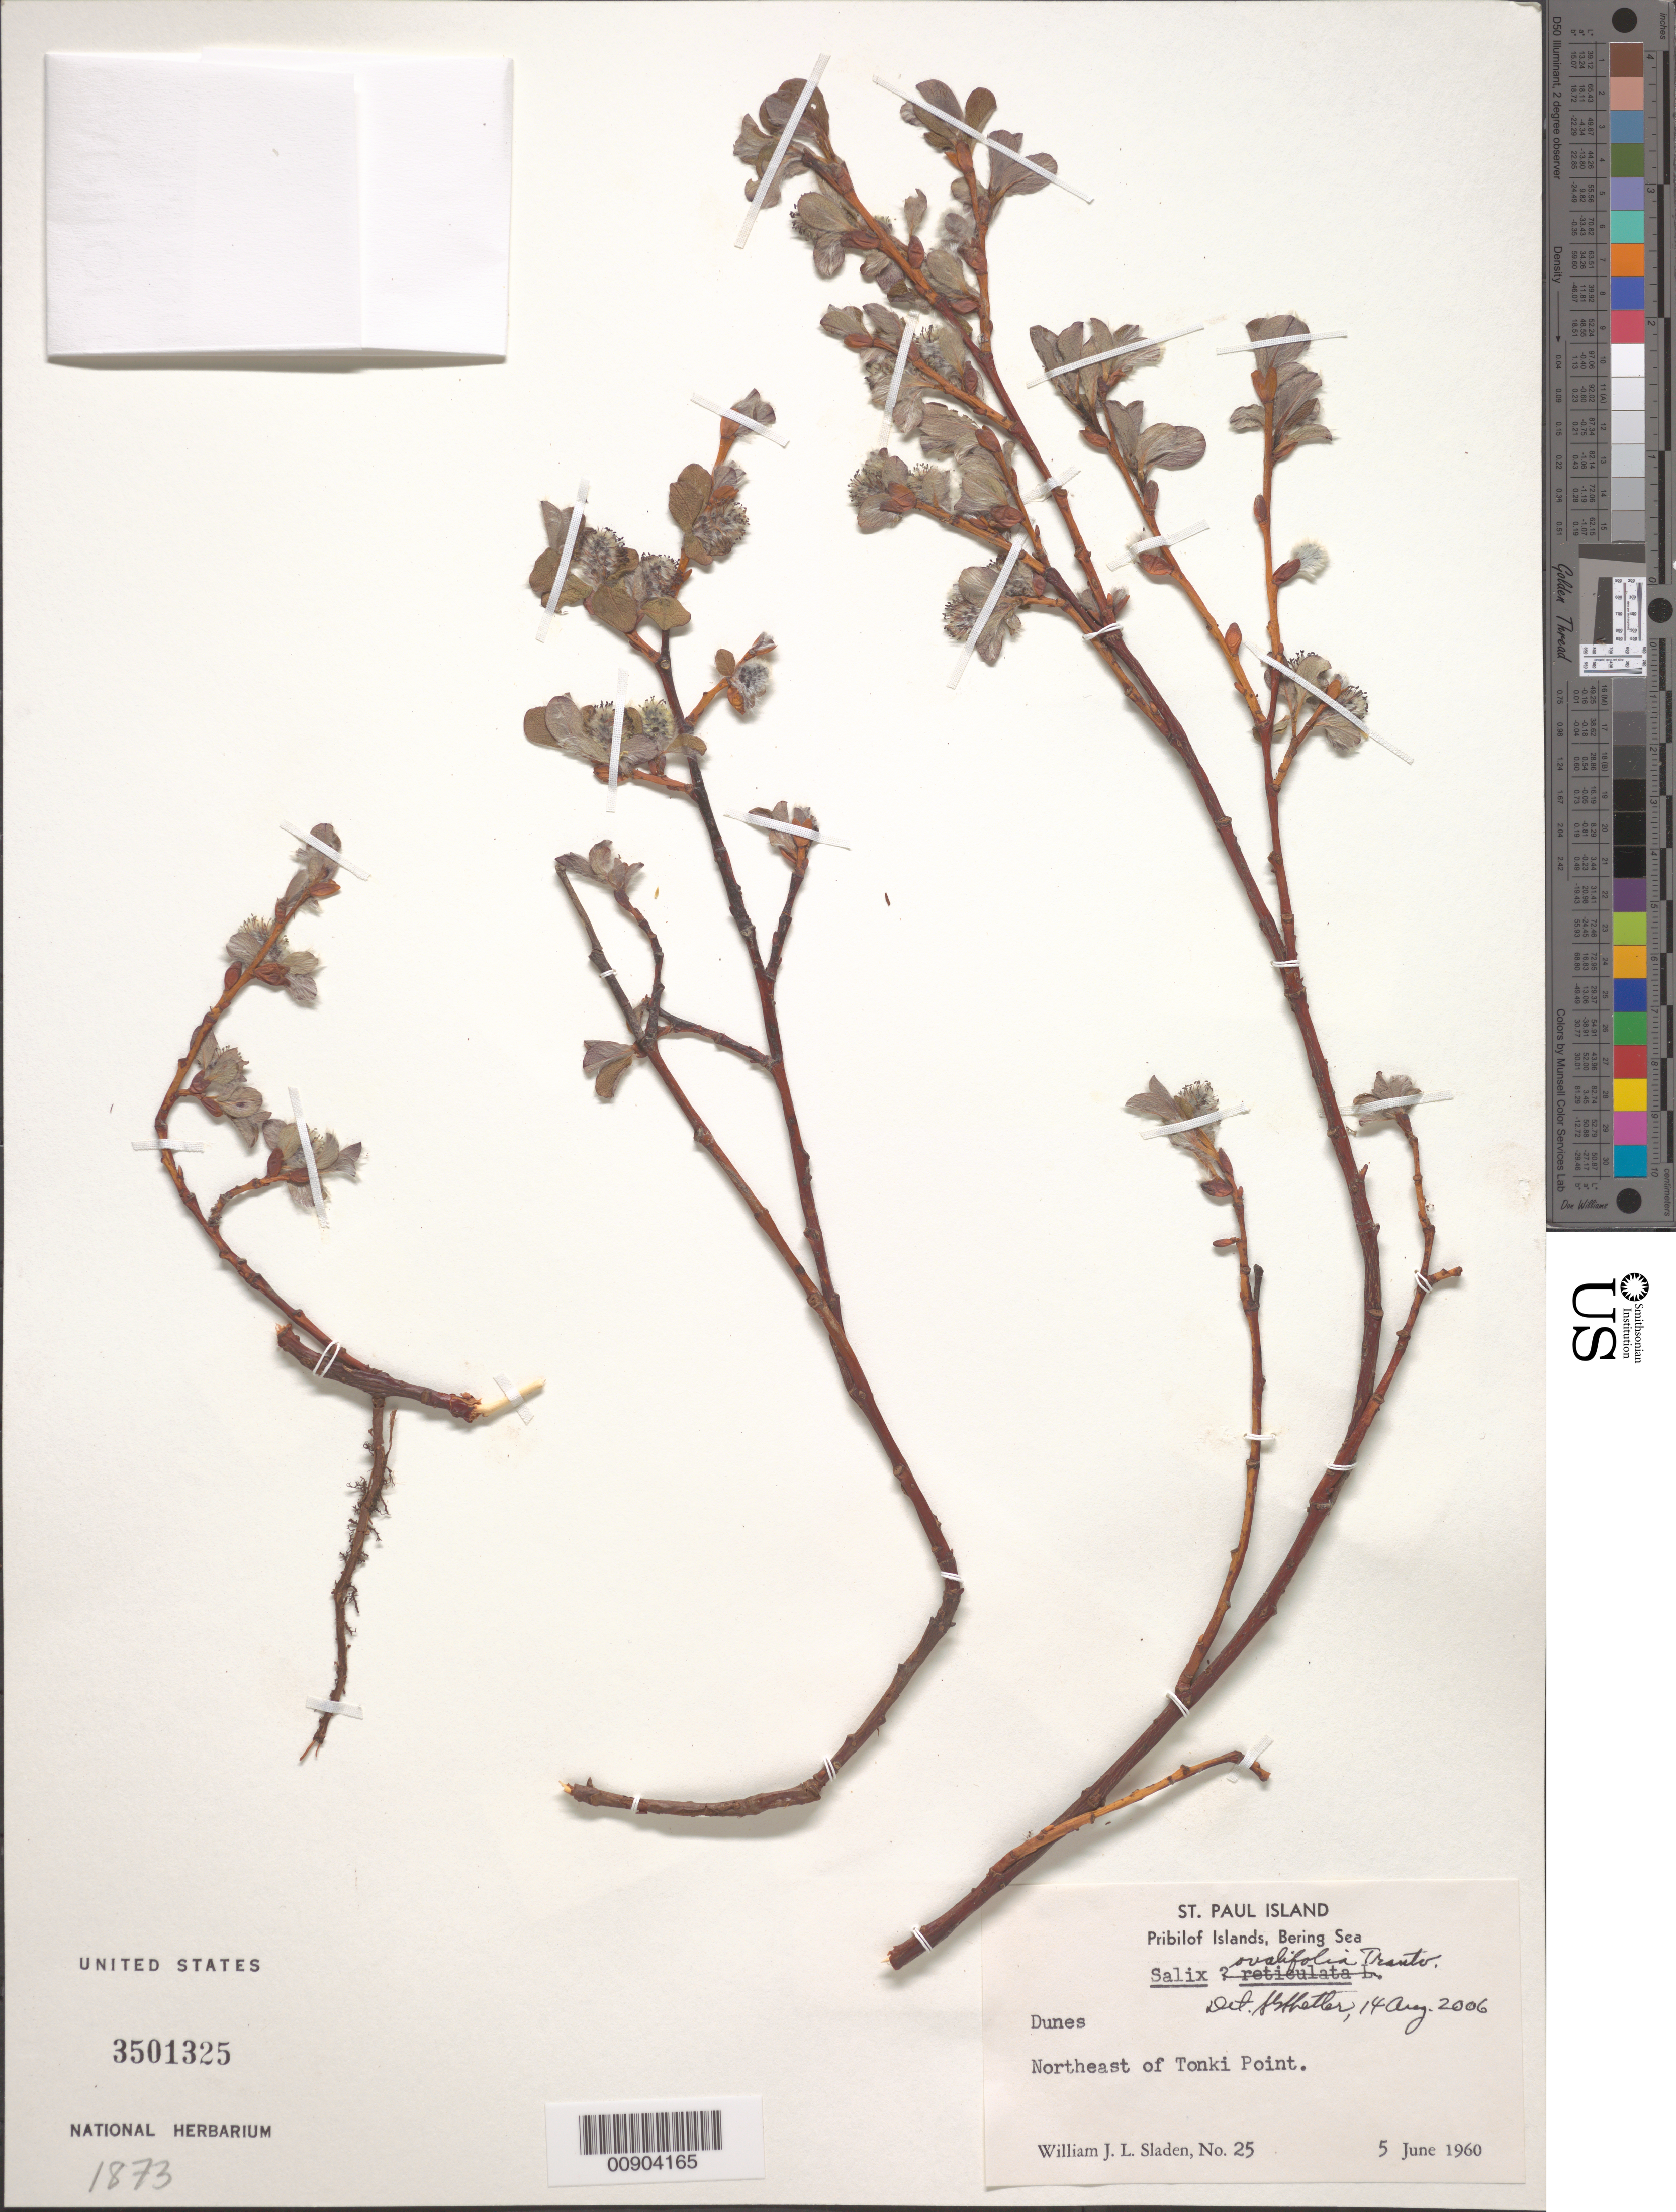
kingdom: Plantae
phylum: Tracheophyta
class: Magnoliopsida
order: Malpighiales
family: Salicaceae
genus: Salix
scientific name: Salix ovalifolia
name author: Trautv.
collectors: W. Sladen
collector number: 25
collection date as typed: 05 Jun 1960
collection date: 1960-06-05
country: United States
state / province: Alaska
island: St. Paul Island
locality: Northeast of Tonki Point., Bering Sea, Pribilof Islands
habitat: Dunes.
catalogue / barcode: US 3501325